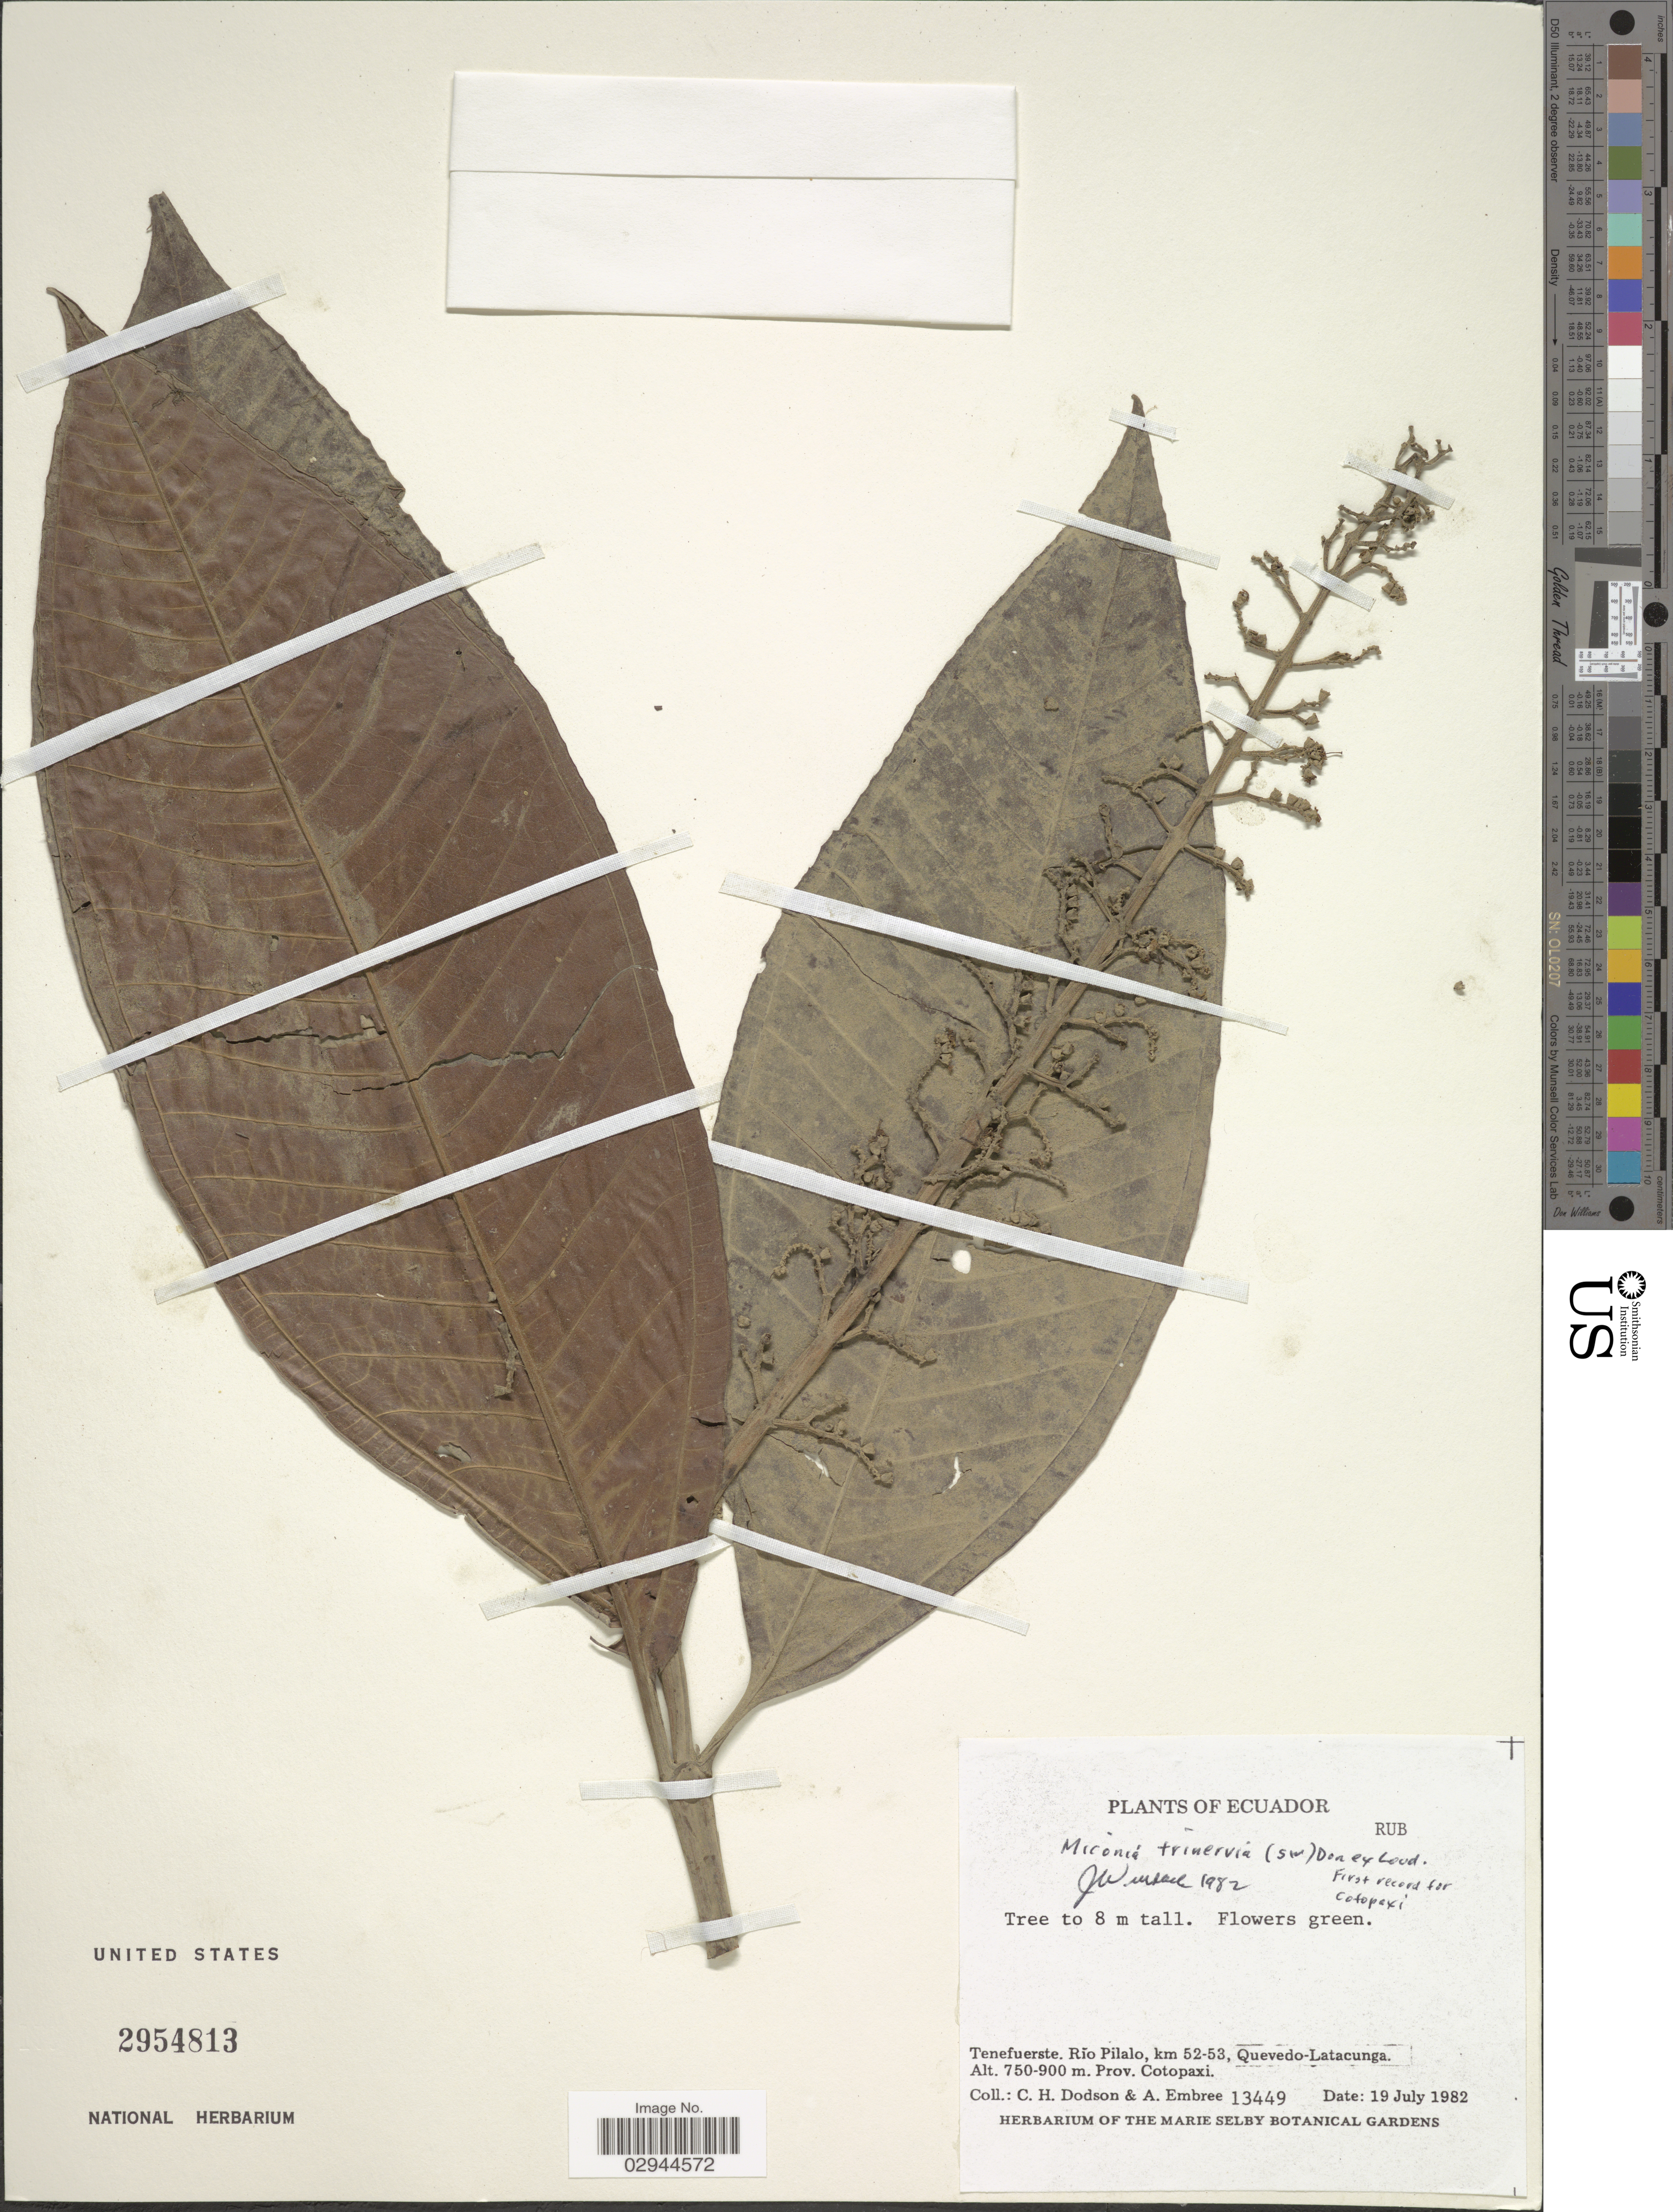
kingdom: Plantae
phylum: Tracheophyta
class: Magnoliopsida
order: Myrtales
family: Melastomataceae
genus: Miconia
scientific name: Miconia trinervia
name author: (Sw.) D. Don ex Loudon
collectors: C. H. Dodson & A. Embree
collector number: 13449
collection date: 1982-07-19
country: Ecuador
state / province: Cotopaxi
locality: Tenefuerste, Río Pilalo, km 52-53, Quevedo-Latacunga.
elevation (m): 750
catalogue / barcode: US 2954813